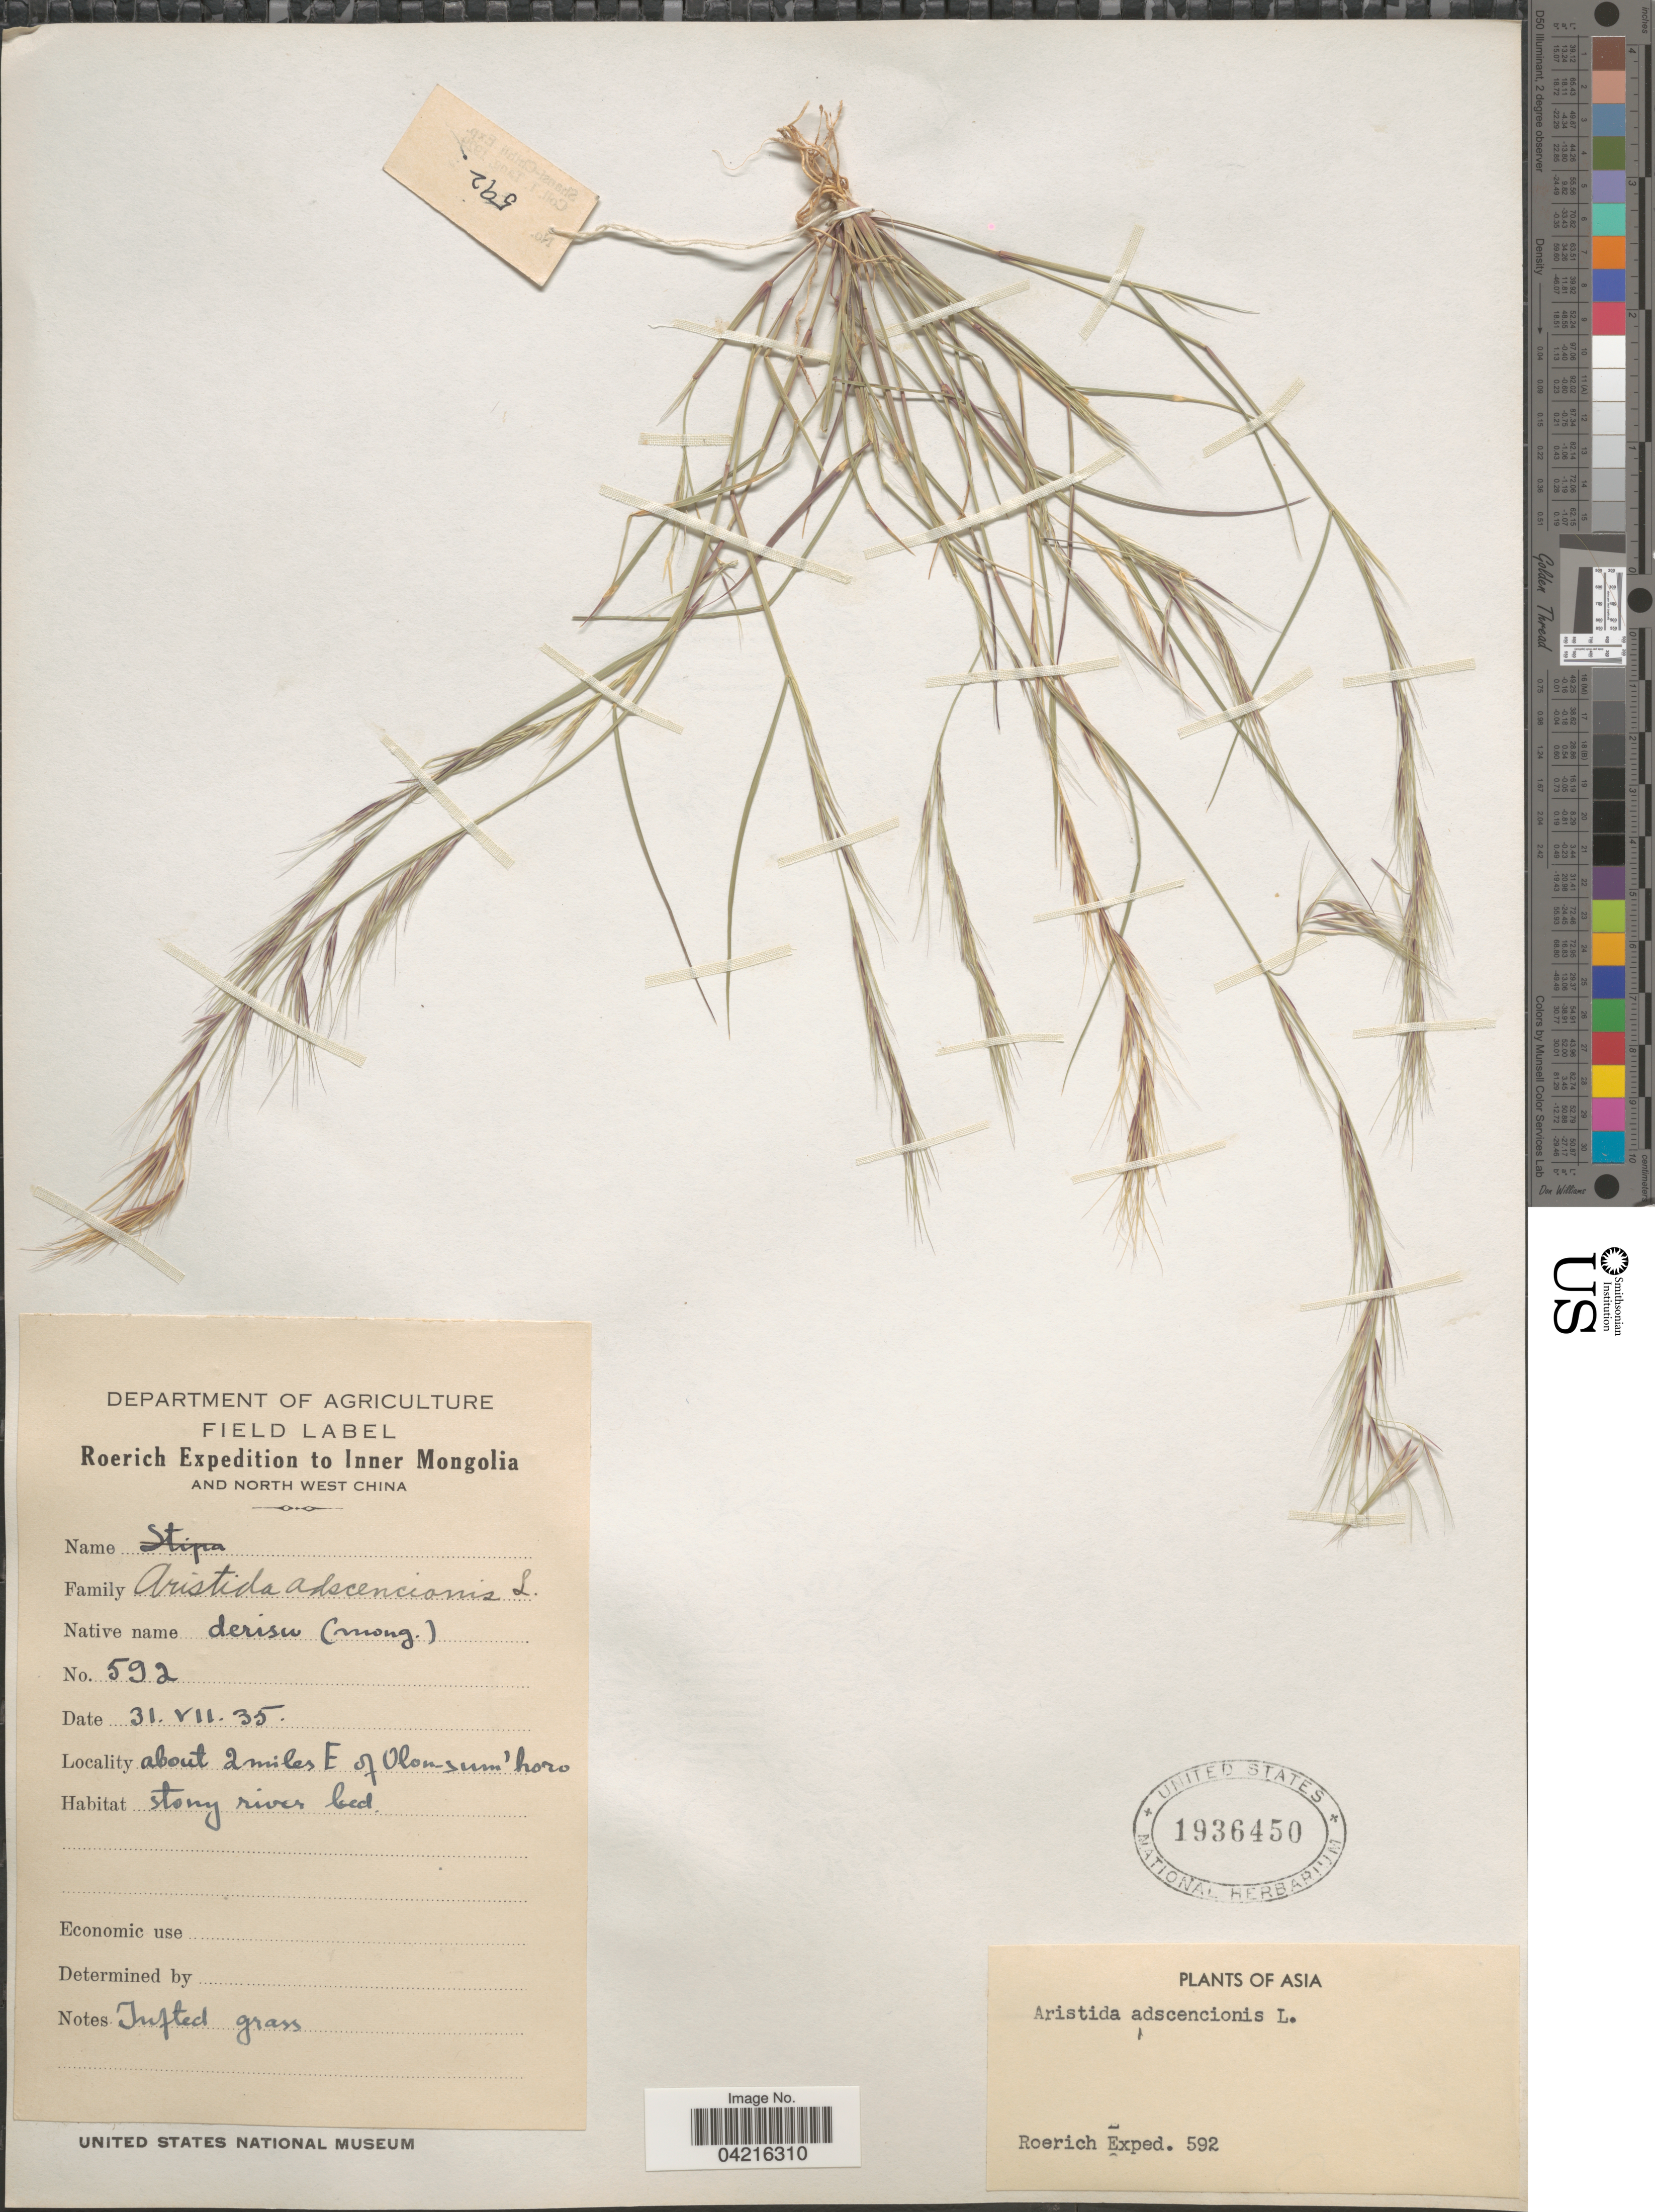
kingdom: Plantae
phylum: Tracheophyta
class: Liliopsida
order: Poales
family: Poaceae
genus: Aristida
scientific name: Aristida adscensionis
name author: L.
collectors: Roerich Expedition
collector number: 592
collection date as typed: Transcribed d/m/y: 31/7/35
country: China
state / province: Nei Monggol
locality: Roerich Expedition to Inner Mongolia and North West China. About 2 miles E of Olon-sum'horo [interpreted].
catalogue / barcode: US 1936450